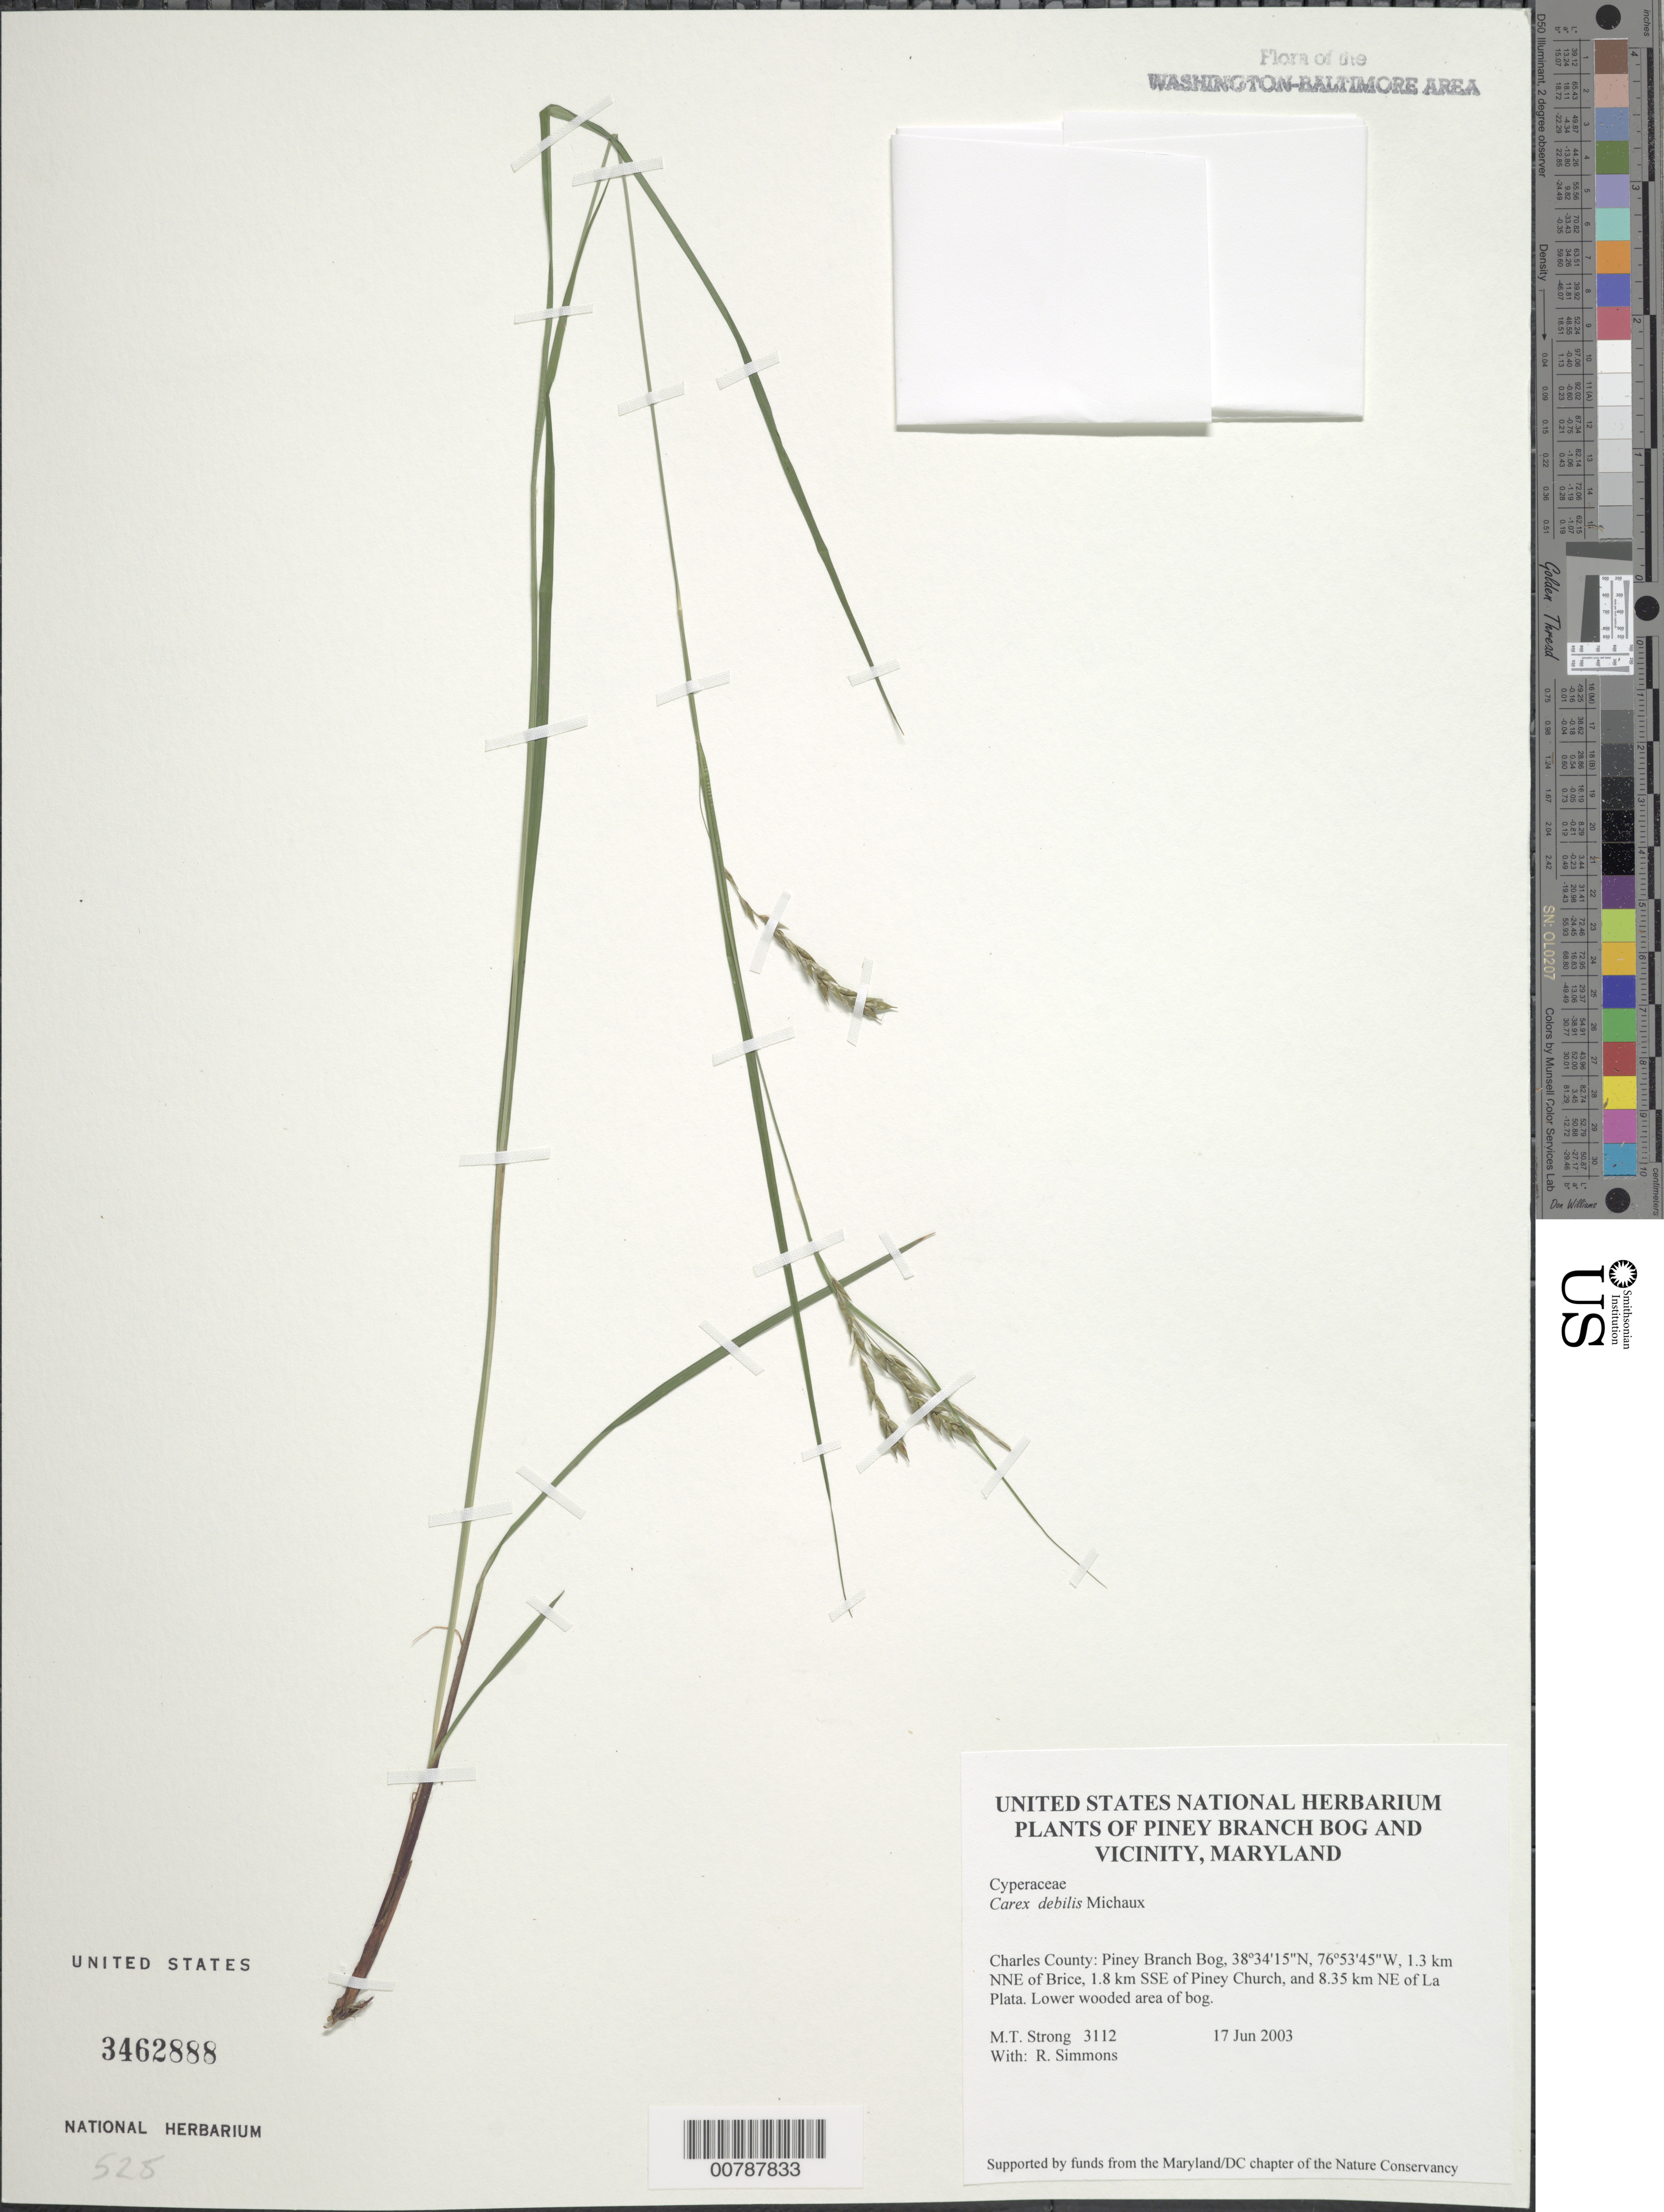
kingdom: Plantae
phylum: Tracheophyta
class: Liliopsida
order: Poales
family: Cyperaceae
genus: Carex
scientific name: Carex debilis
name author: Michx.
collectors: M. T. Strong & R. H. Simmons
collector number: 3112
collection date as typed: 17 Jun 2003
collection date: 2003-06-17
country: United States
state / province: Maryland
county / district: Charles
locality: Piney Branch Bog, 1.3 km NNE of Brice, 1.8 km SSE of Piney Church, and 8.35 km NE of La Plata.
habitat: Lower wooded area of bog.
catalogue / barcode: US 3462888